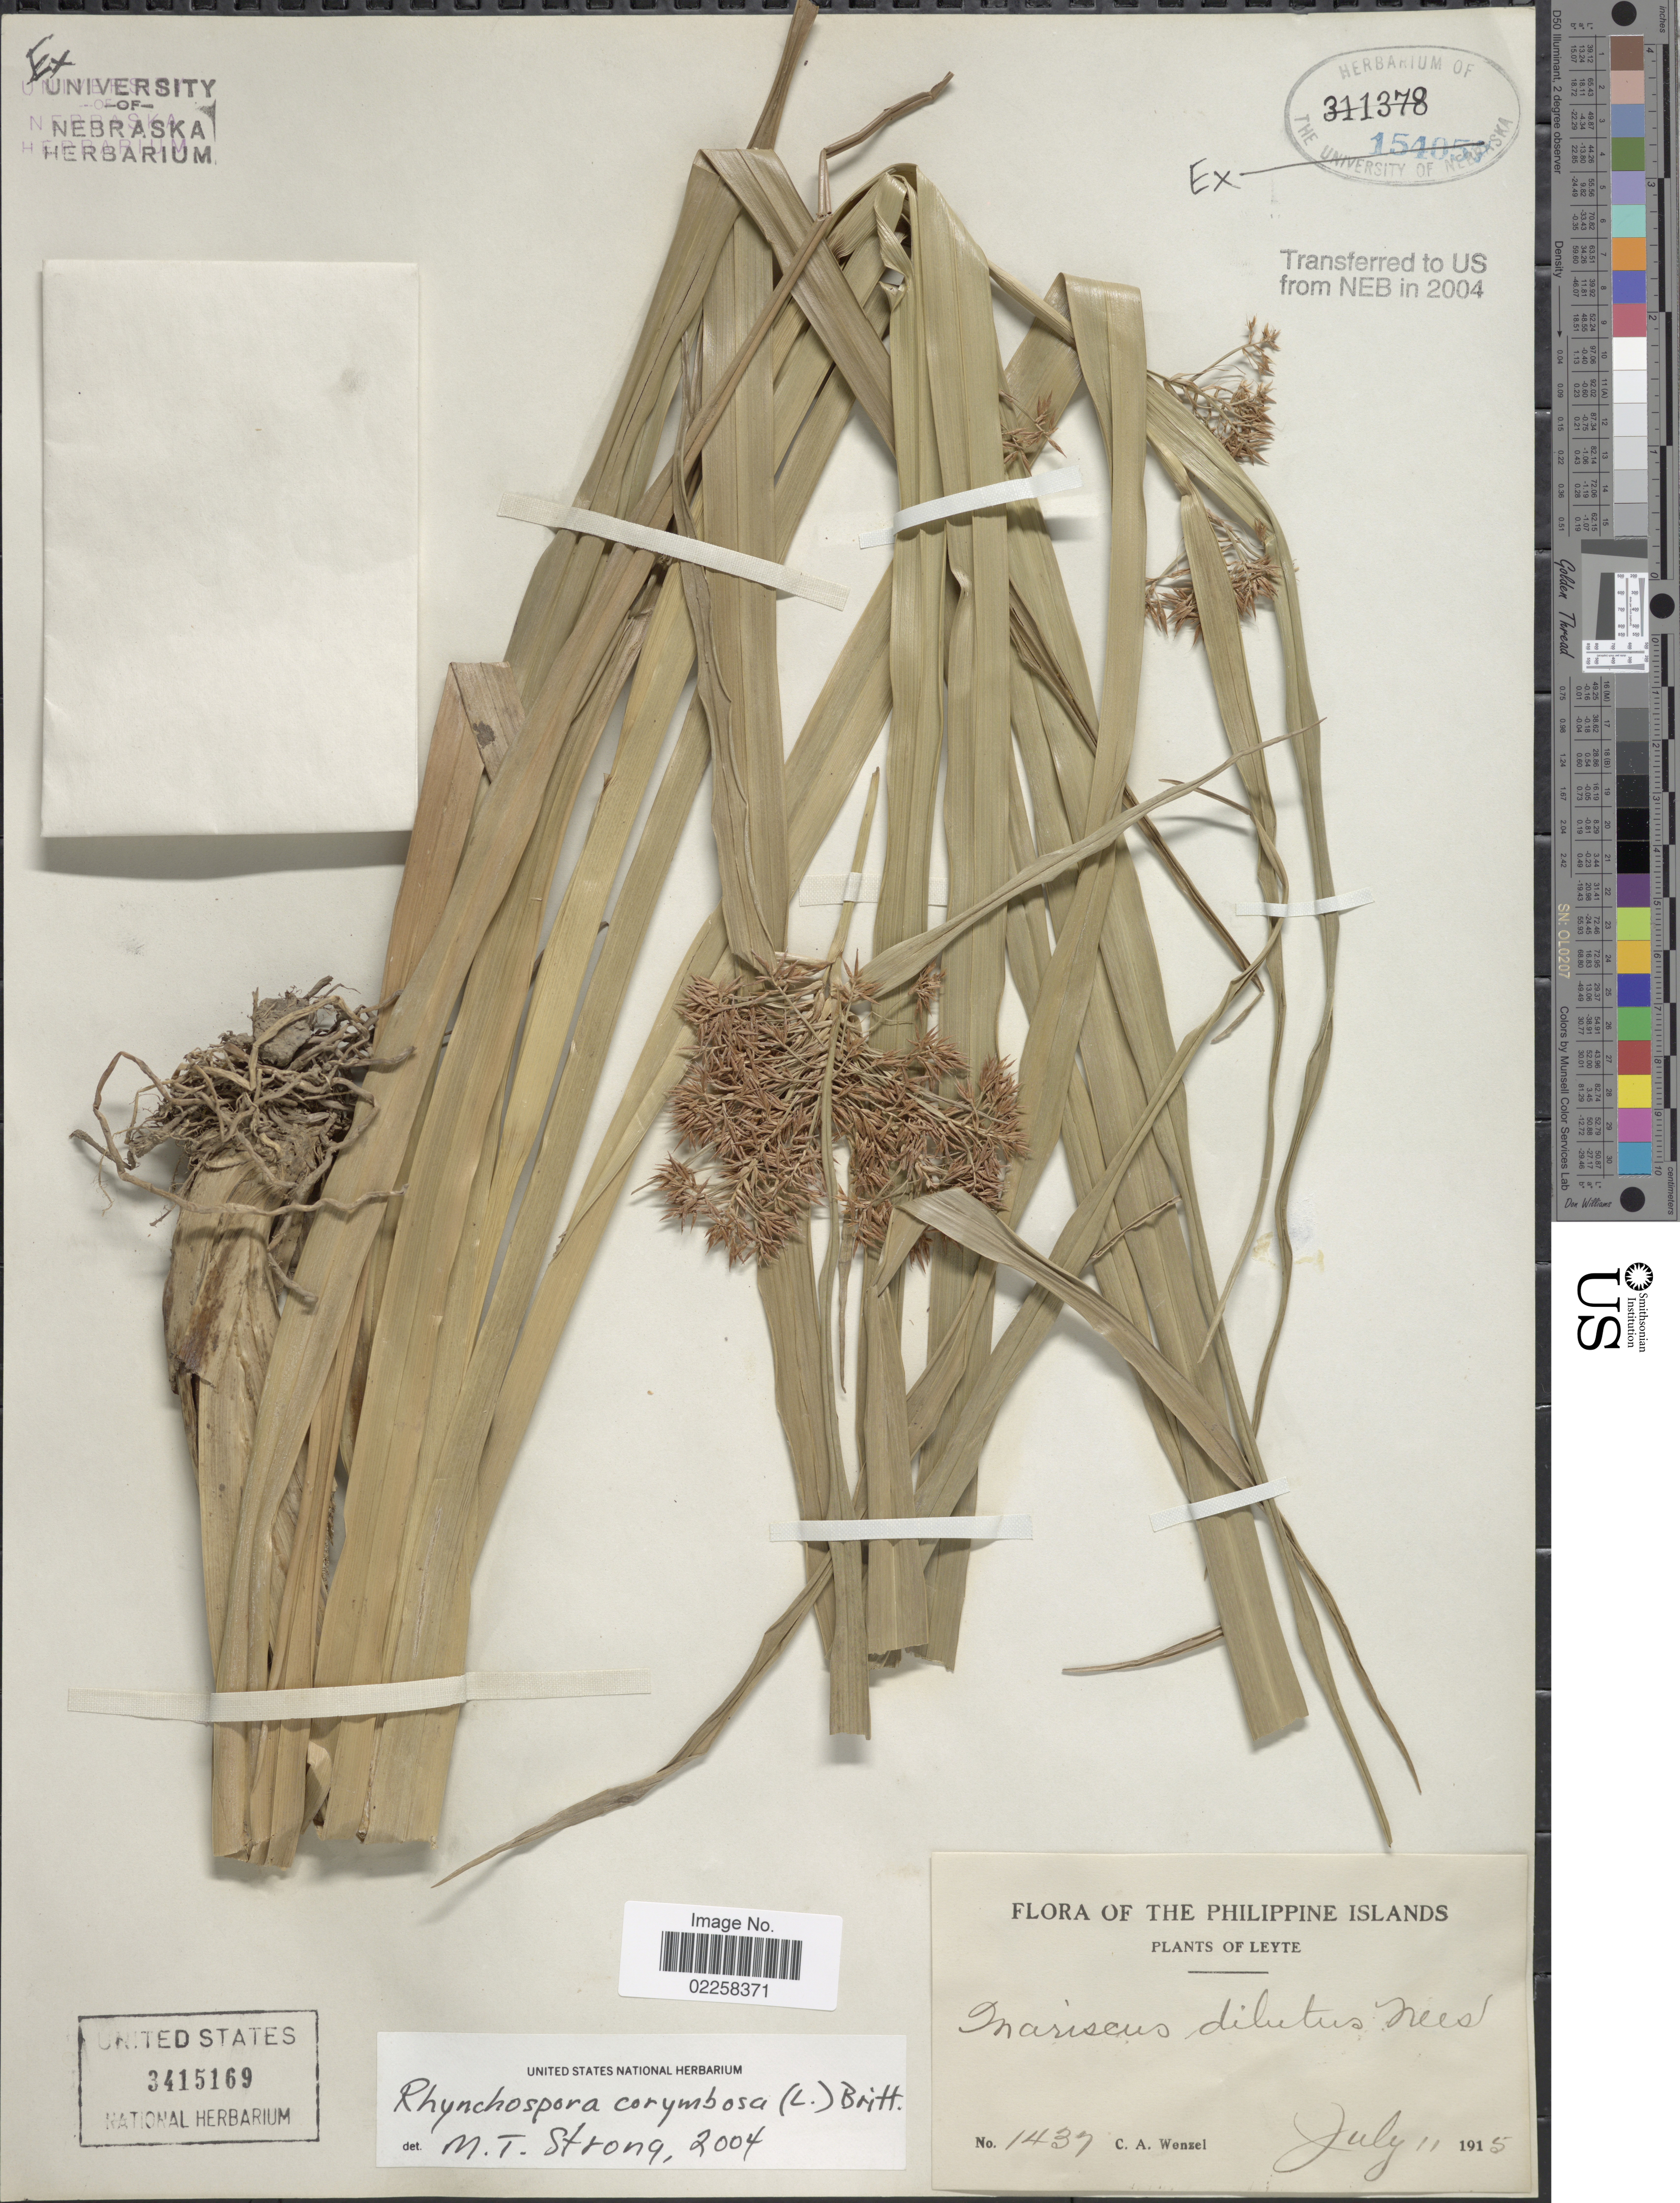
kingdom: Plantae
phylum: Tracheophyta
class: Liliopsida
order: Poales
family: Cyperaceae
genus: Rhynchospora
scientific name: Rhynchospora corymbosa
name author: (L.) Britton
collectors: C. Wenzel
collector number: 1437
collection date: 1915-07-11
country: Philippines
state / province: Eastern Visayas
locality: Leyte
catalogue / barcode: US 3415169